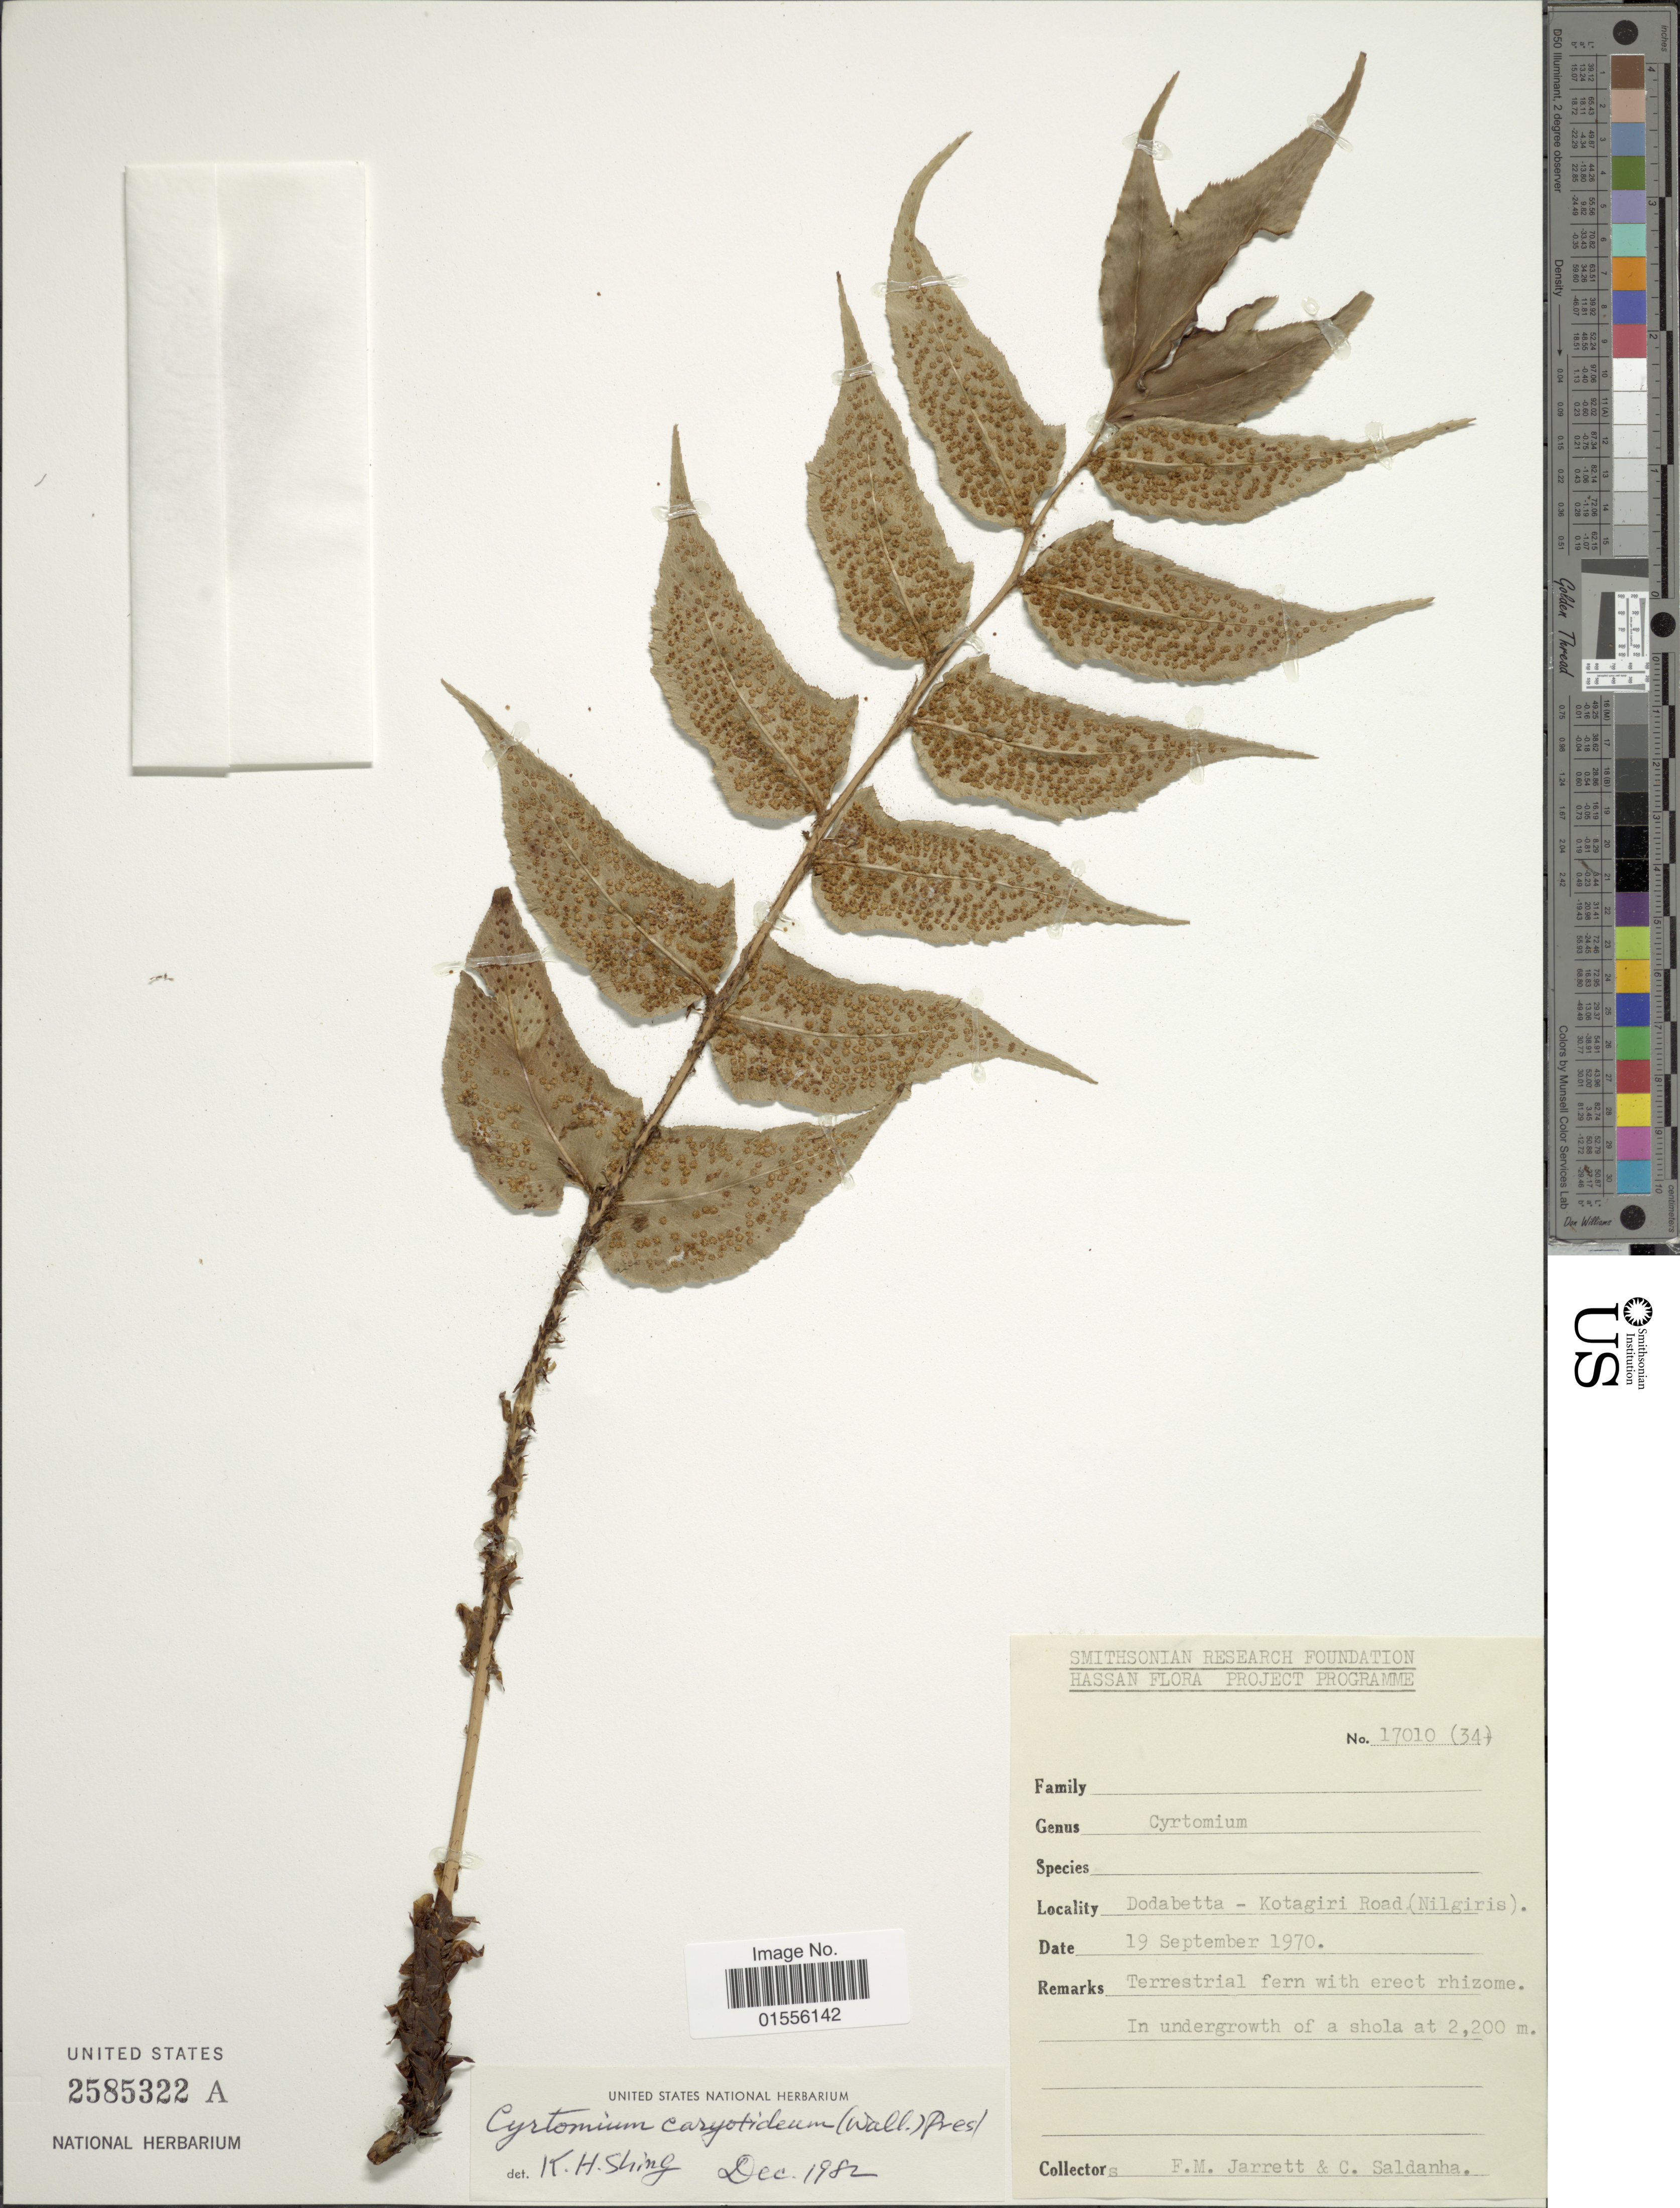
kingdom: Plantae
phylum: Tracheophyta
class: Polypodiopsida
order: Polypodiales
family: Dryopteridaceae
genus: Cyrtomium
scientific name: Cyrtomium caryotideum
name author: (Wall. ex Hook. & Grev.) C. Presl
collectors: F. M. Jarrett & C. Saldanha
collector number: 17010 (34)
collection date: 1970-09-19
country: India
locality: Dodabetta - Kotagiri Road (Nilgiris)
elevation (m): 2200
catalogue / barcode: US 2585322A